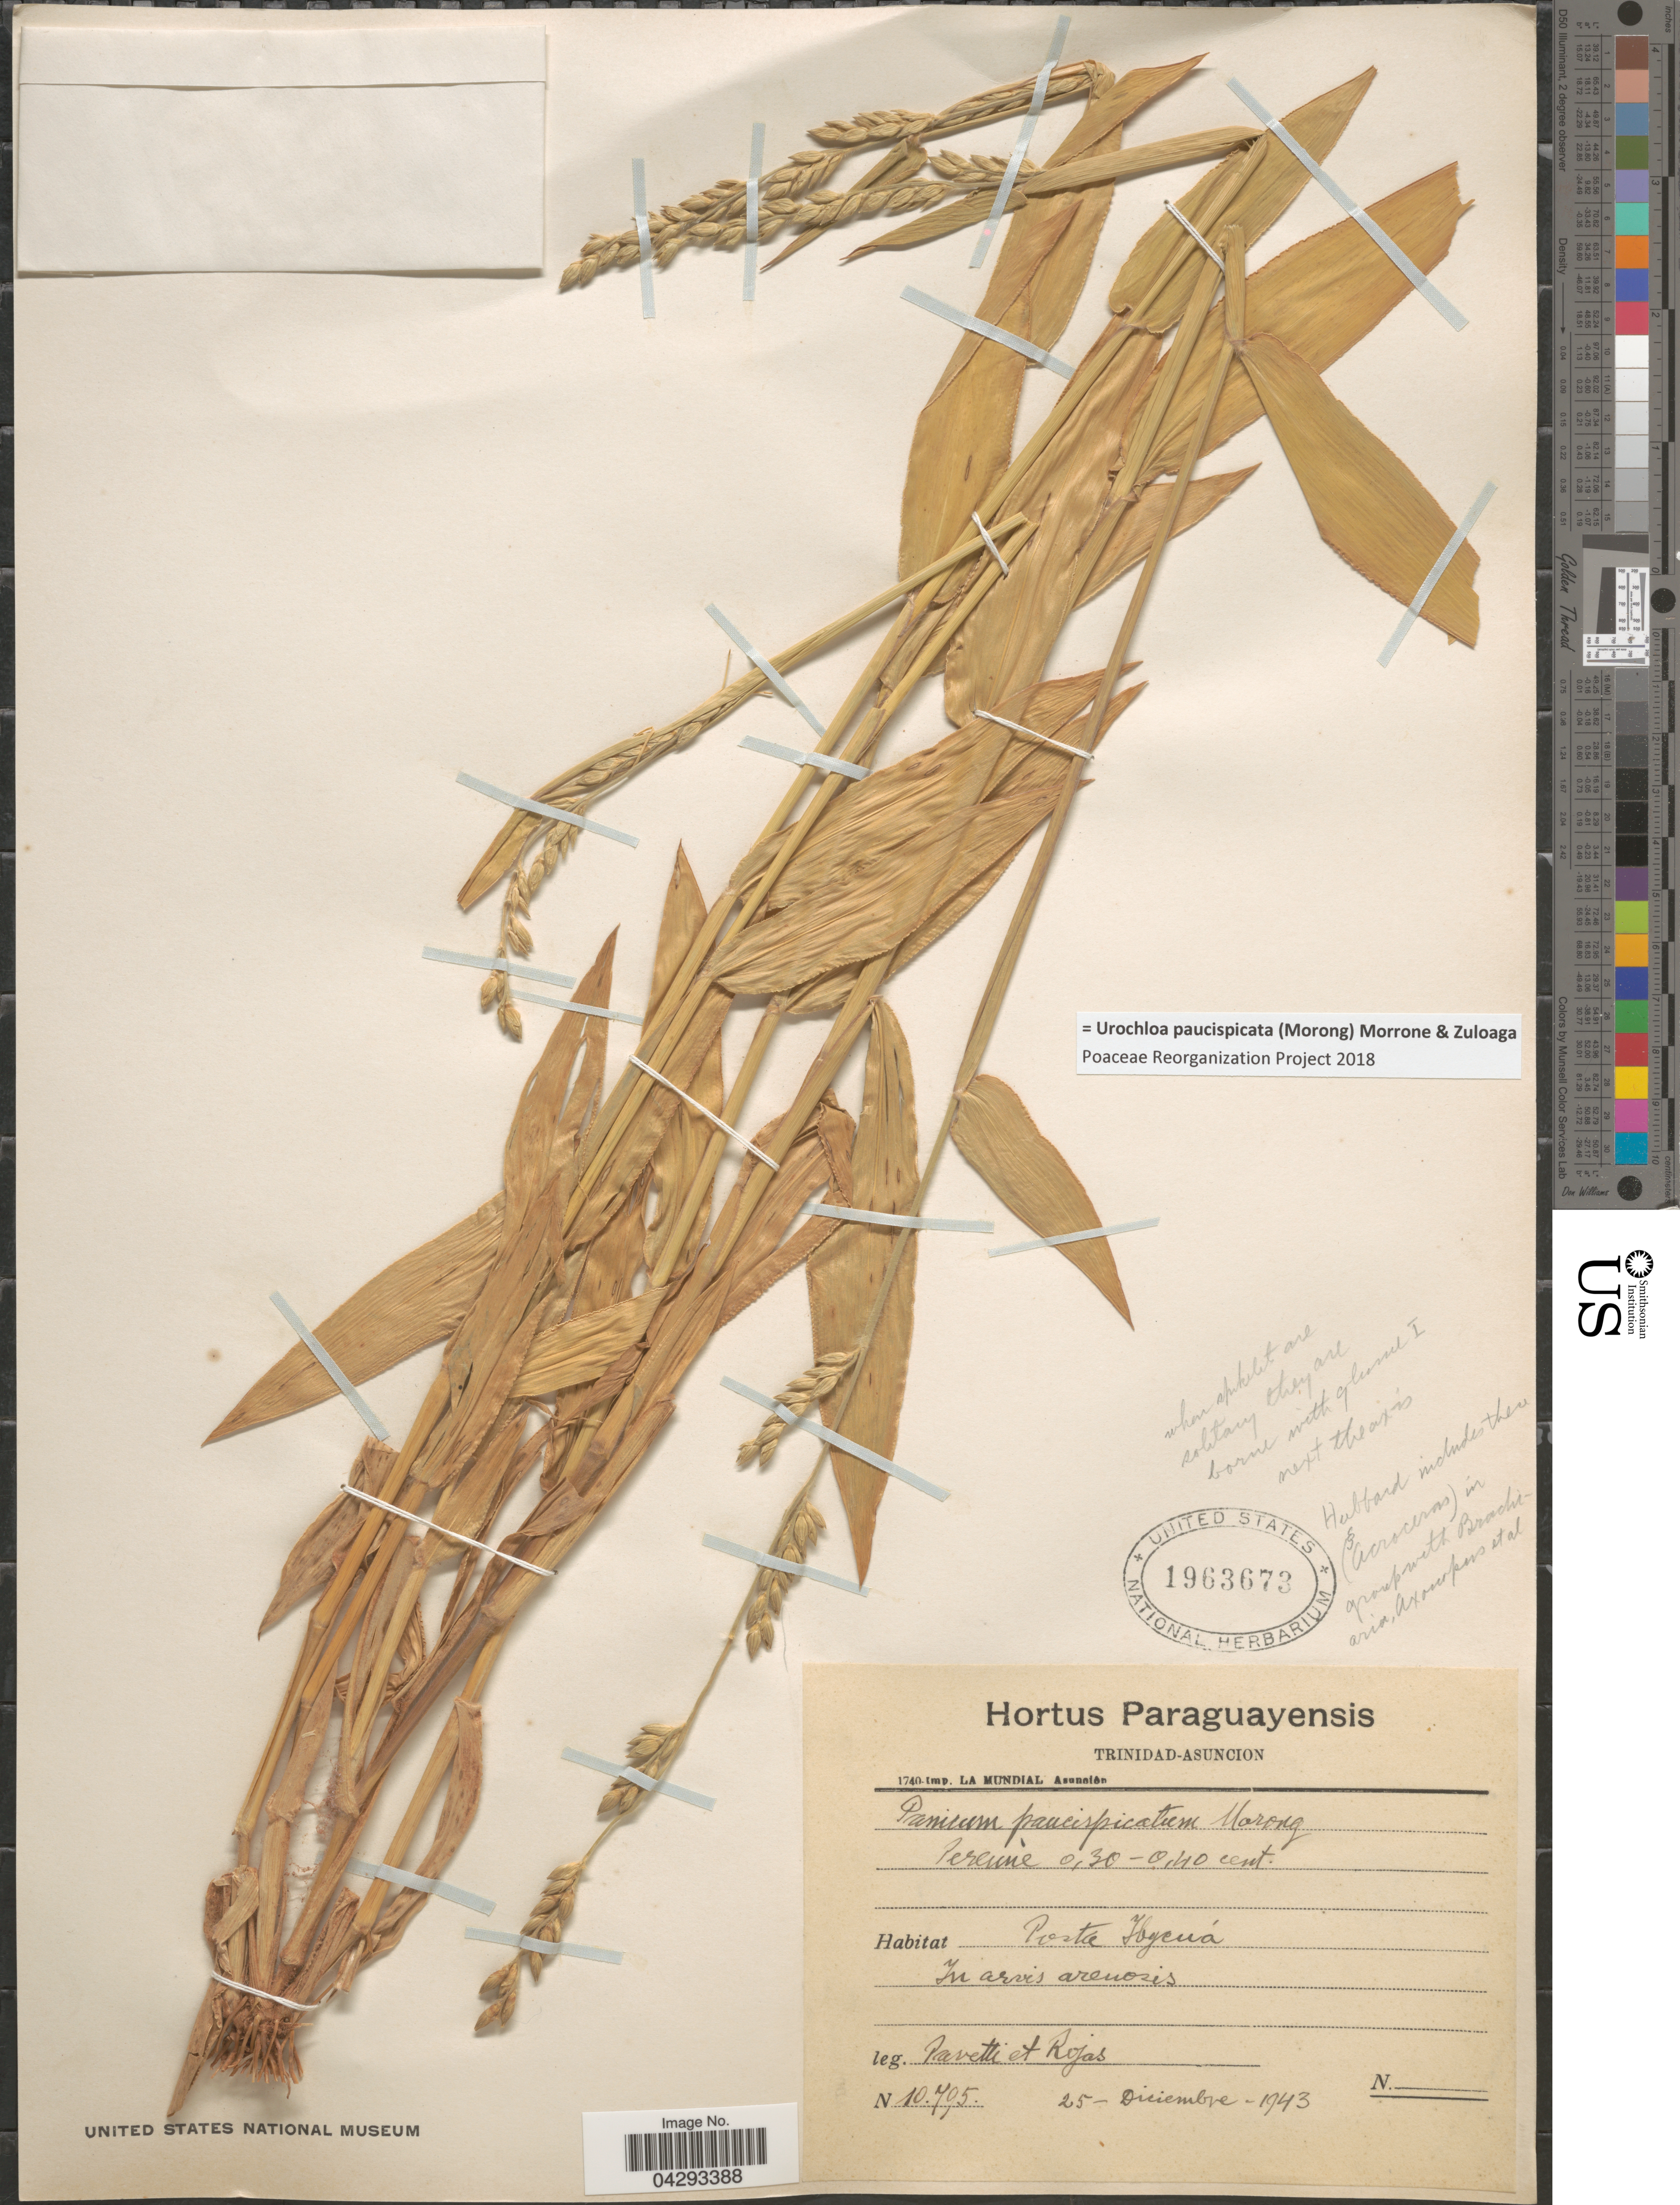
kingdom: Plantae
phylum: Tracheophyta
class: Liliopsida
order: Poales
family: Poaceae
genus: Urochloa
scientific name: Urochloa paucispicata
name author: (Morong) Morrone & Zuloaga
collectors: -. Pavetti & Rojas, --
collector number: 10705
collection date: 1943-12-25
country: Paraguay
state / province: Asuncion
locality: Porta Ibycuá. In arvis arenosis.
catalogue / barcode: US 1963673